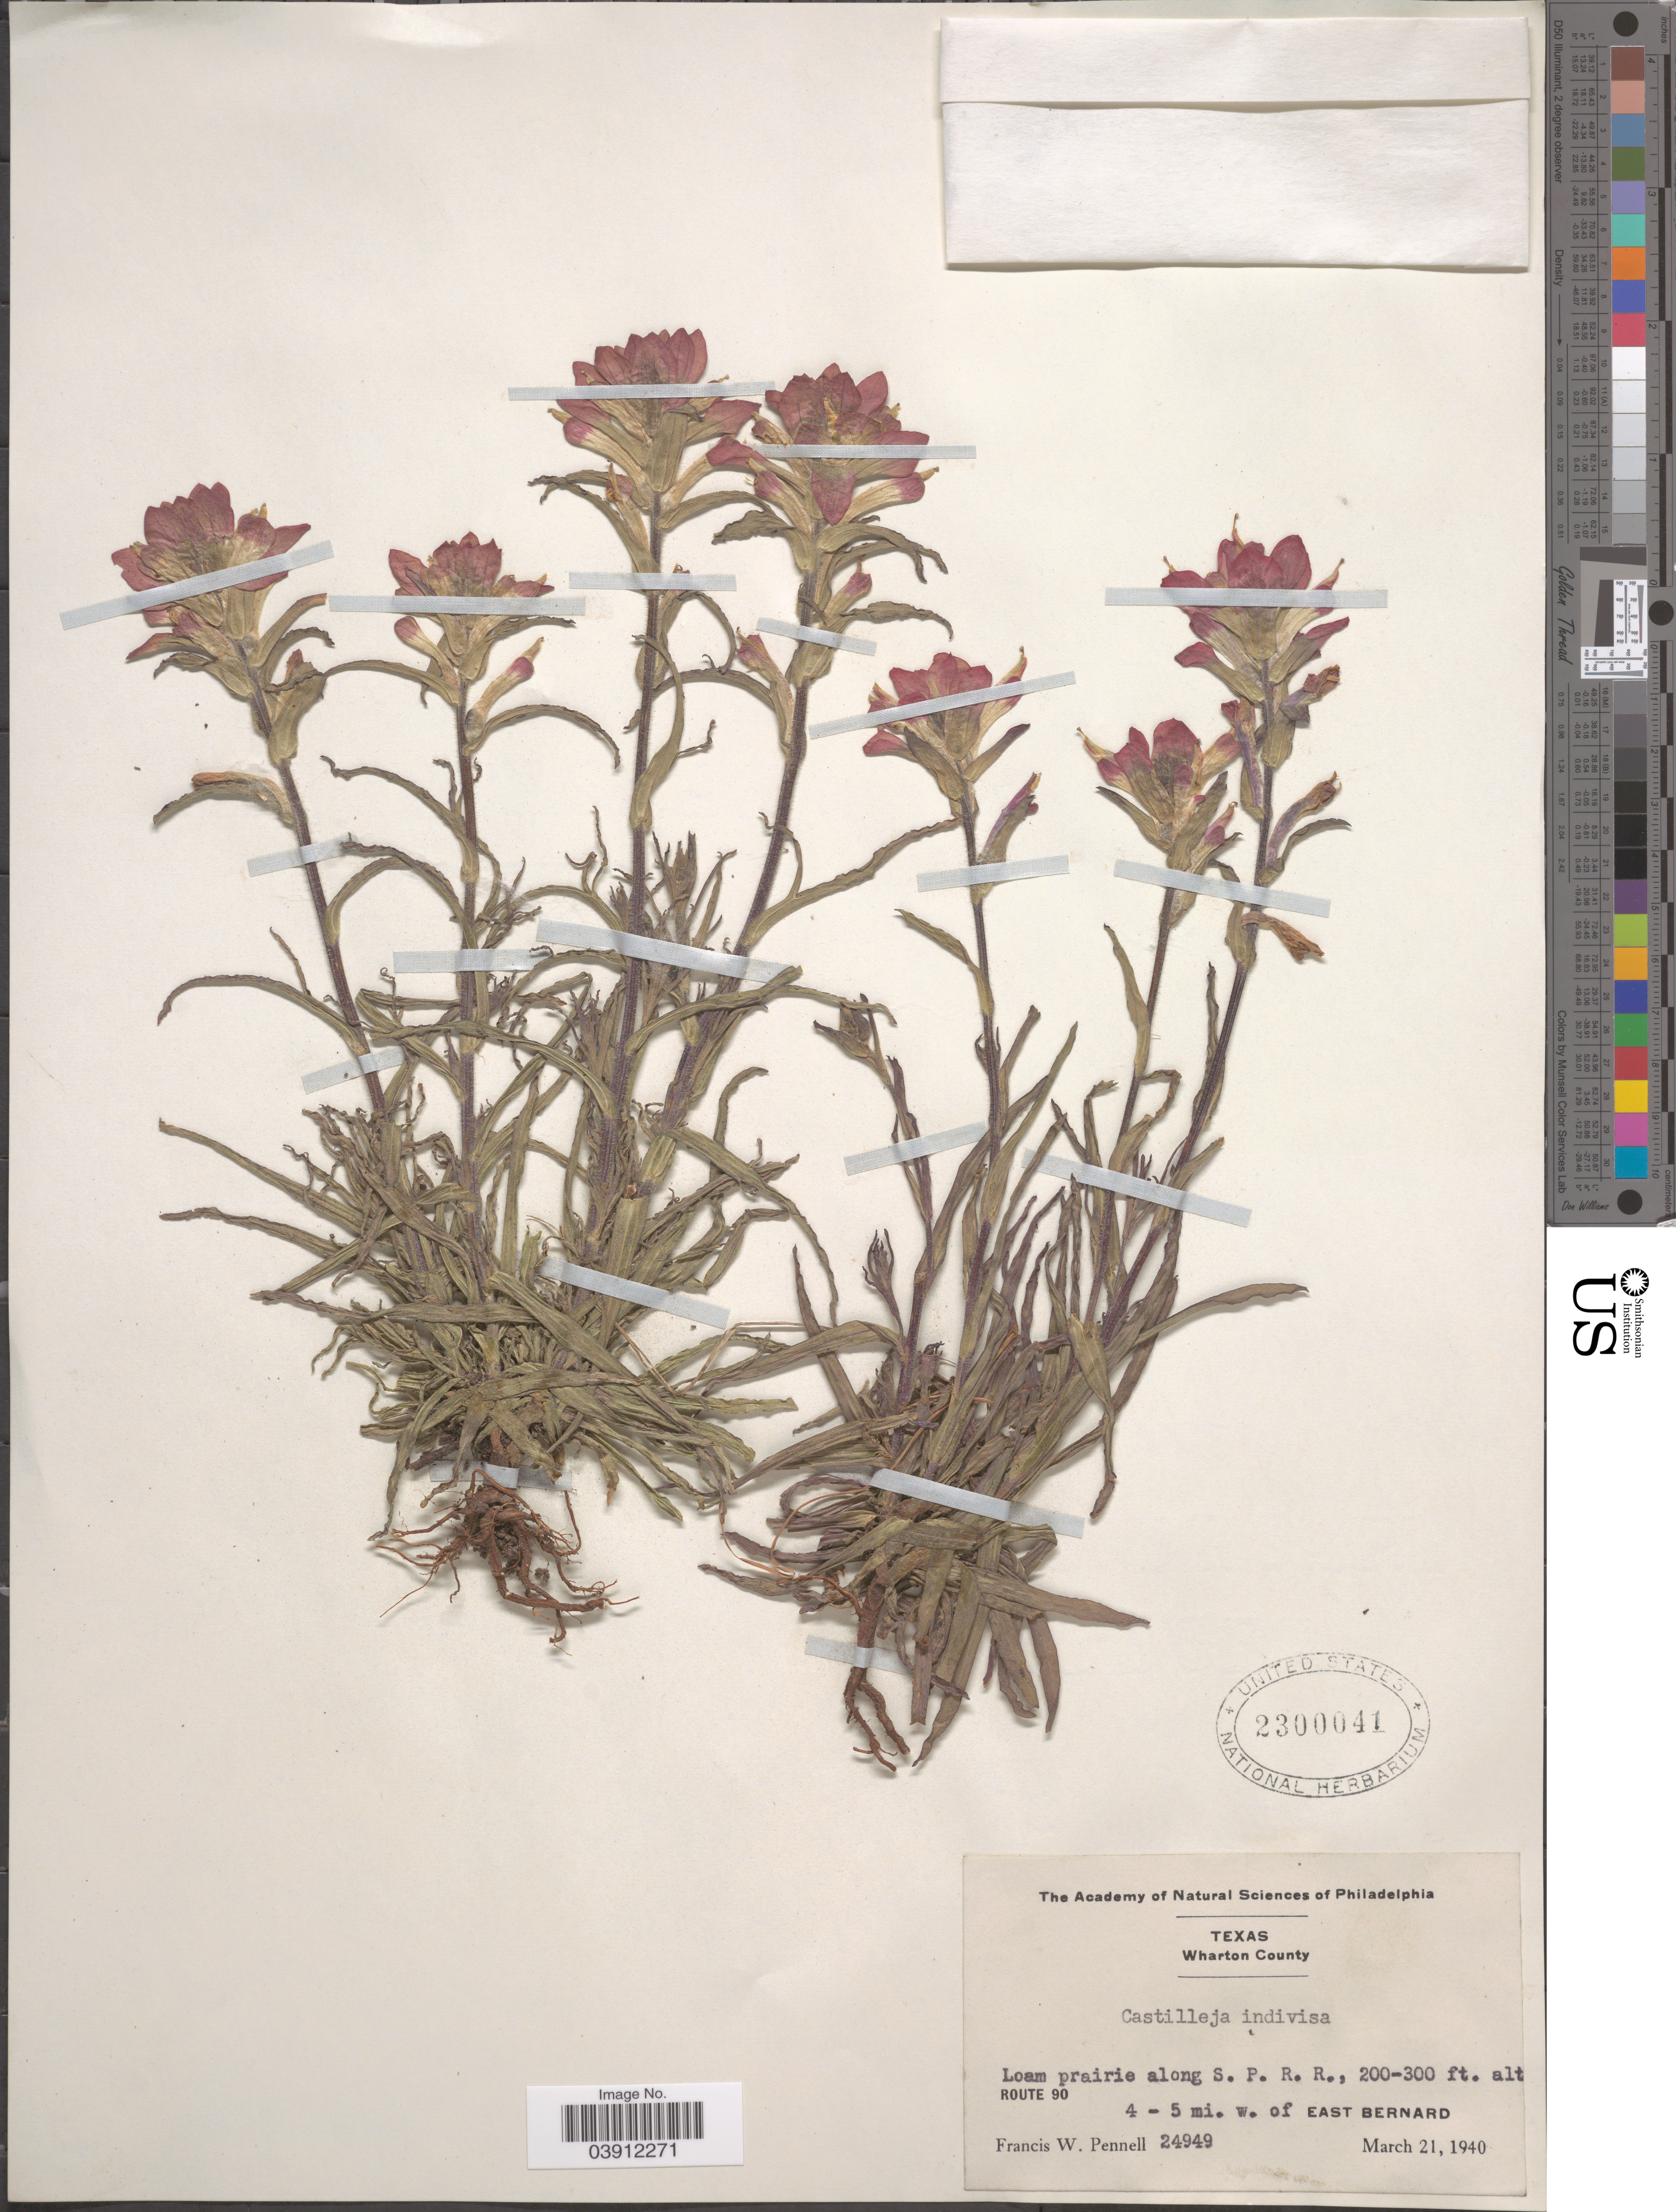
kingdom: Plantae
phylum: Tracheophyta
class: Magnoliopsida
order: Lamiales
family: Orobanchaceae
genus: Castilleja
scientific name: Castilleja indivisa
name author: Engelm. in Engelm. & A. Gray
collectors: F. W. Pennell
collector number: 24949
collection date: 1940-03-21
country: United States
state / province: Texas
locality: Wharton County. Loam prairie along S. P. R. R. Route 90. 4-5 mi. w. of East Bernard.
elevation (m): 61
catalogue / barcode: US 2300041